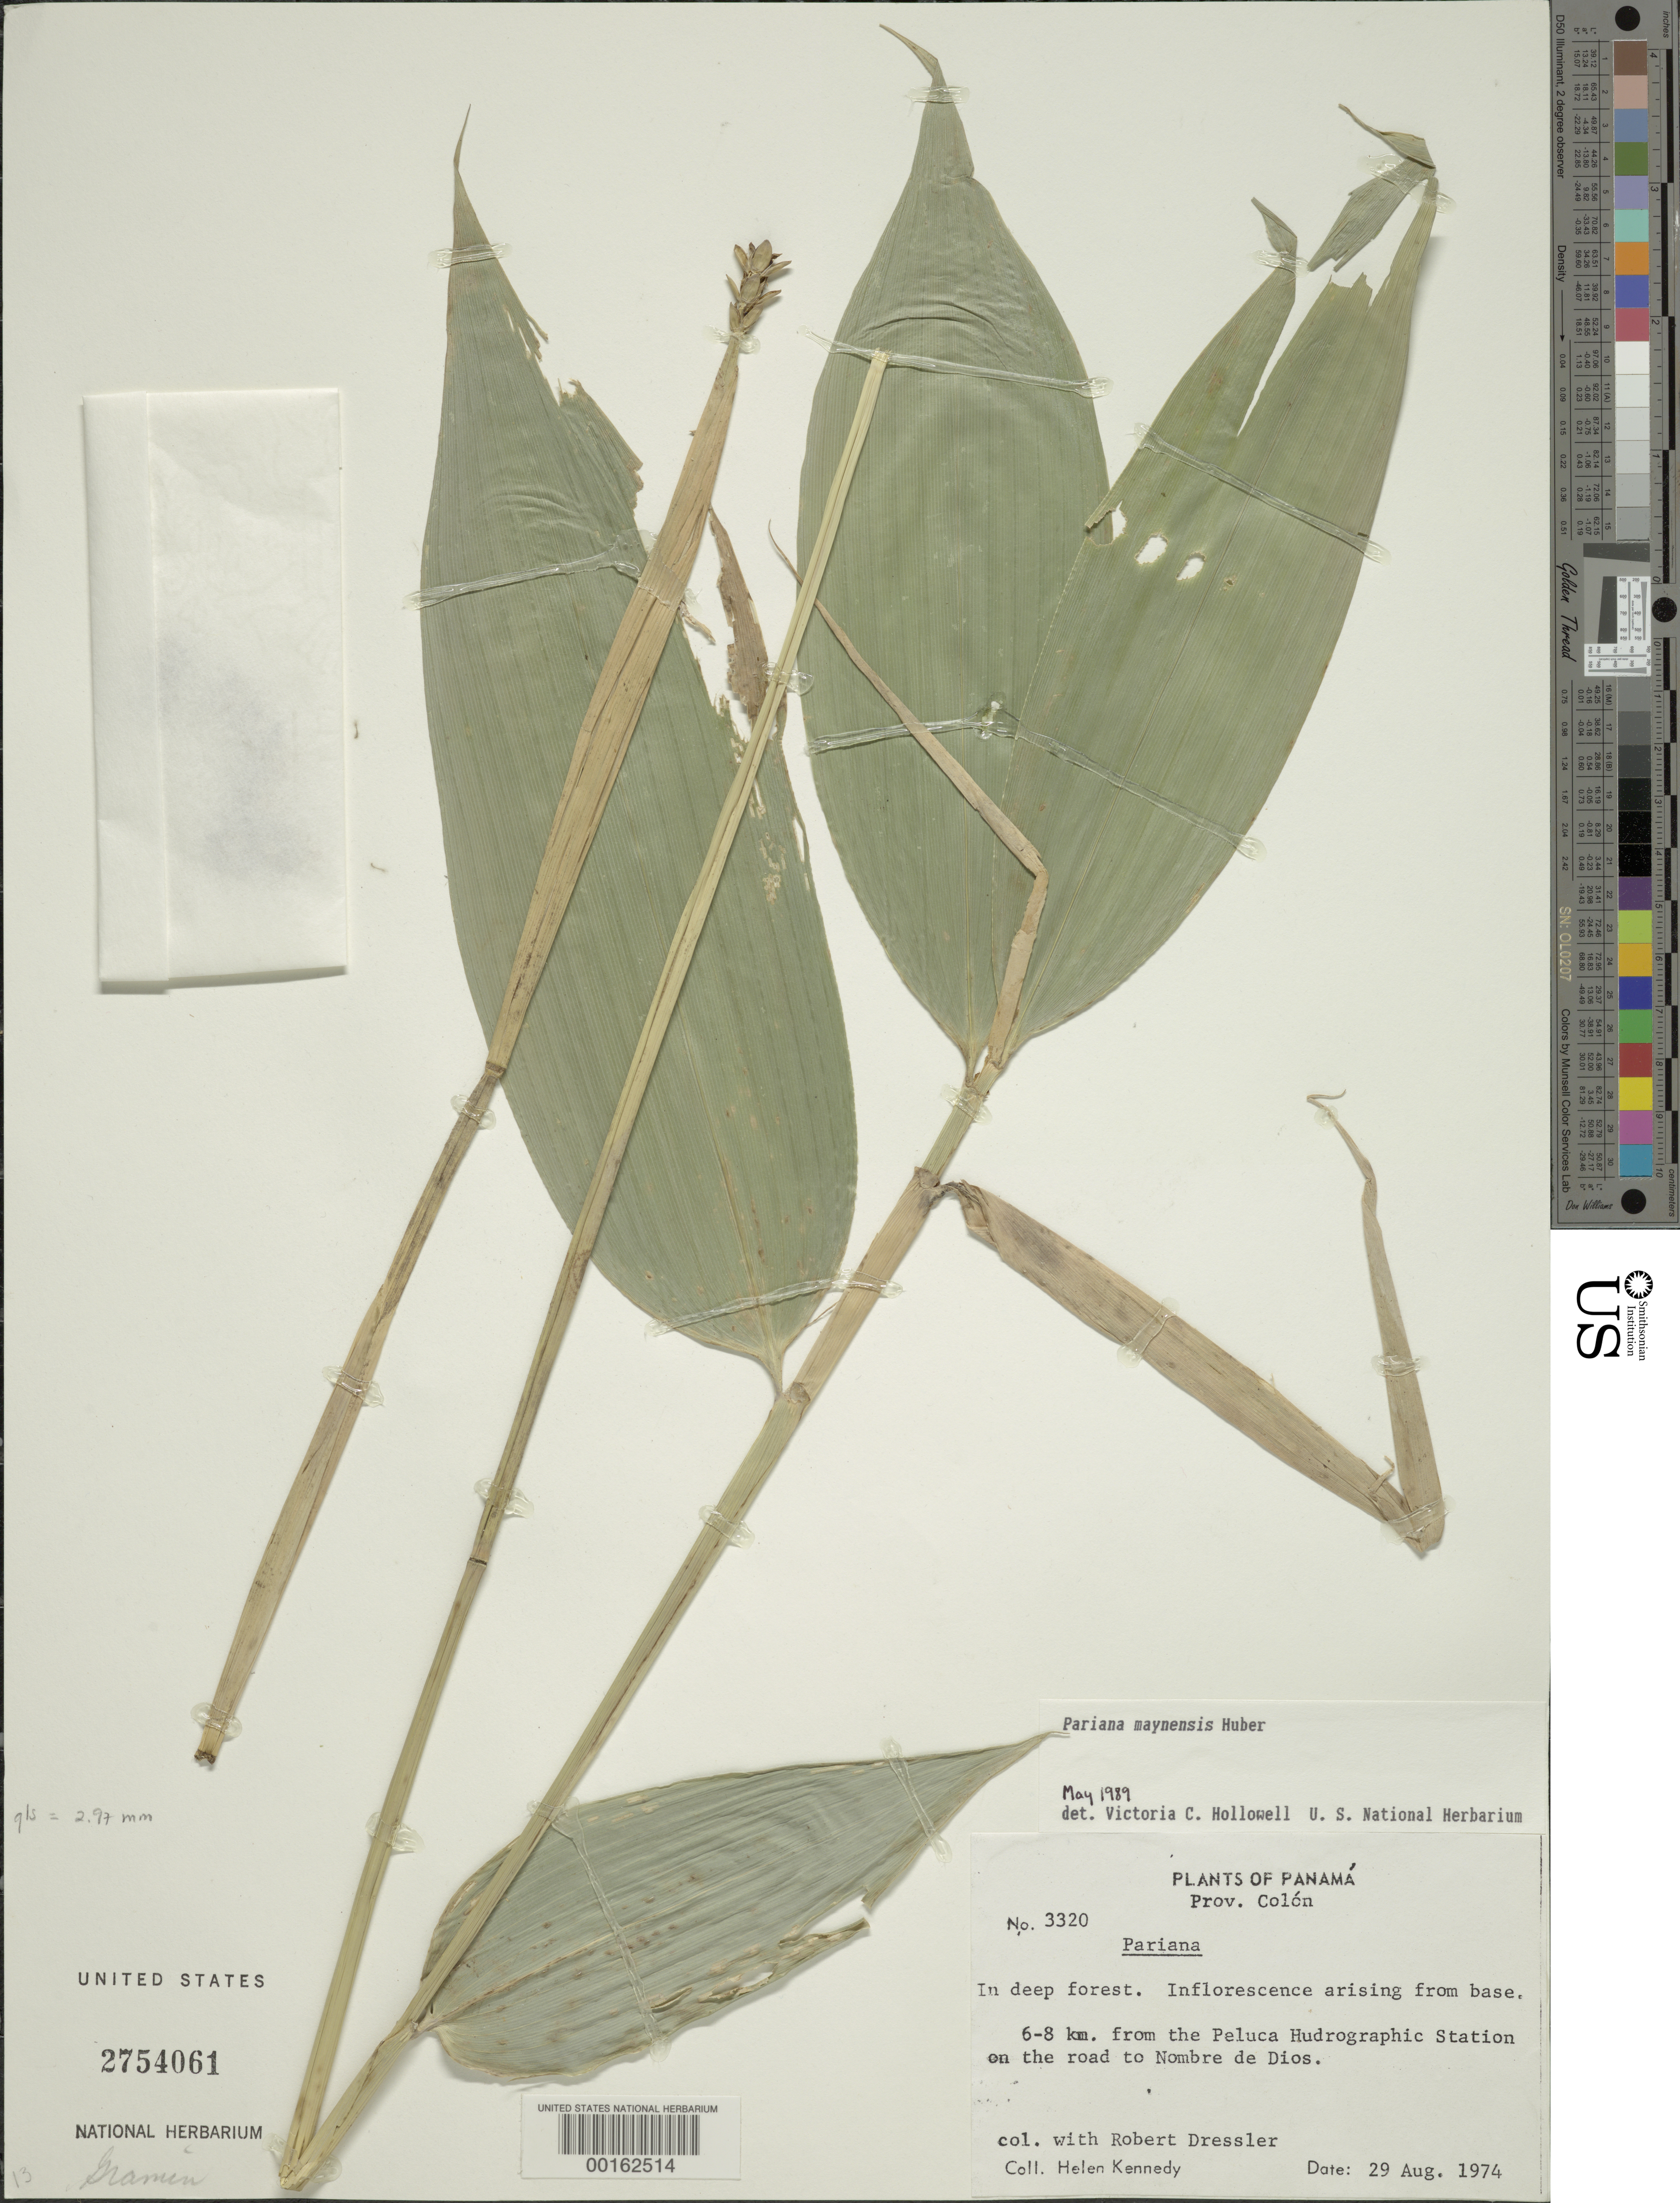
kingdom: Plantae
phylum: Tracheophyta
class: Liliopsida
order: Poales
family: Poaceae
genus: Pariana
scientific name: Pariana maynensis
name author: Huber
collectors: H. Kennedy & R. Dressler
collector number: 3320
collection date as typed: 29 Aug 1974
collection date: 1974-08-29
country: Panama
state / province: Colón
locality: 6-8 km from the Peluca Hydrographic Station on the road to Nombre de Dios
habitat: In deep forest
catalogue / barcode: US 2754061